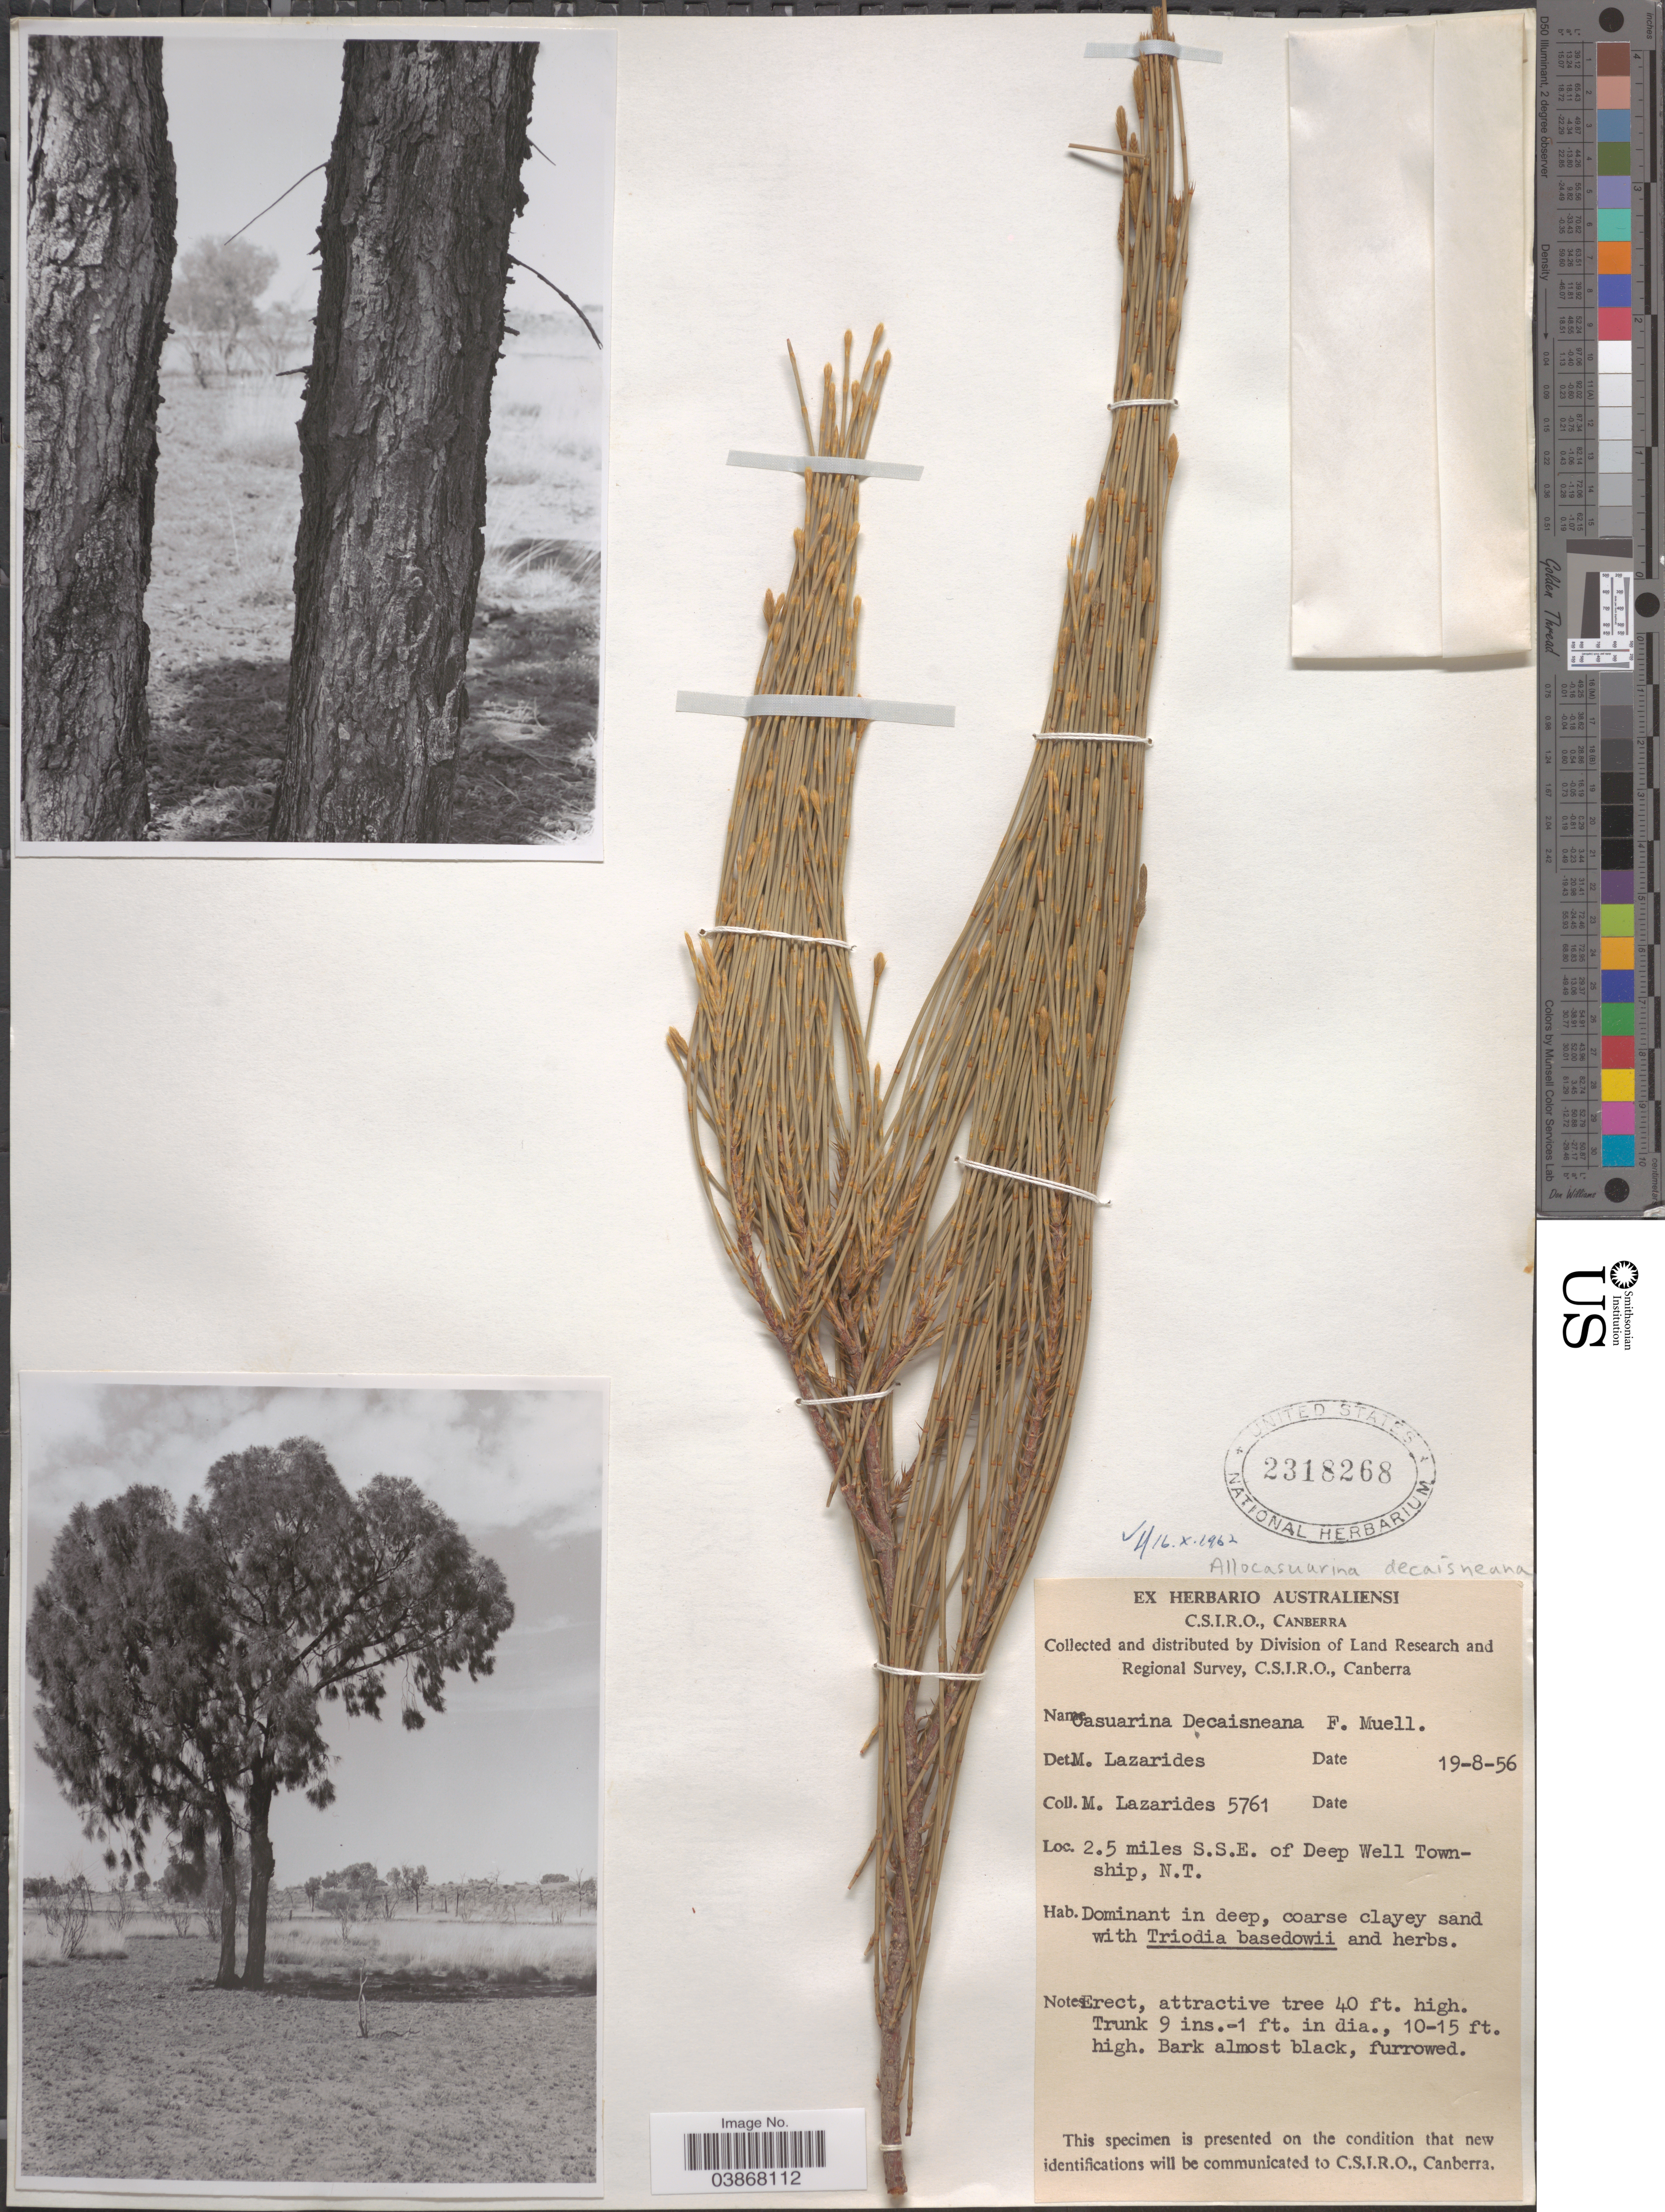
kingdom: Plantae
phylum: Tracheophyta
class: Magnoliopsida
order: Fagales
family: Casuarinaceae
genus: Allocasuarina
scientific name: Allocasuarina decaisneana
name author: (F. Muell.) L.A.S. Johnson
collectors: M. Lazarides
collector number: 5761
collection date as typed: Transcribed d/m/y: 19/8/56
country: Australia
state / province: Northern Territory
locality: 2.5 miles S.S.E. of Deep Well Township.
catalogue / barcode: US 2318268